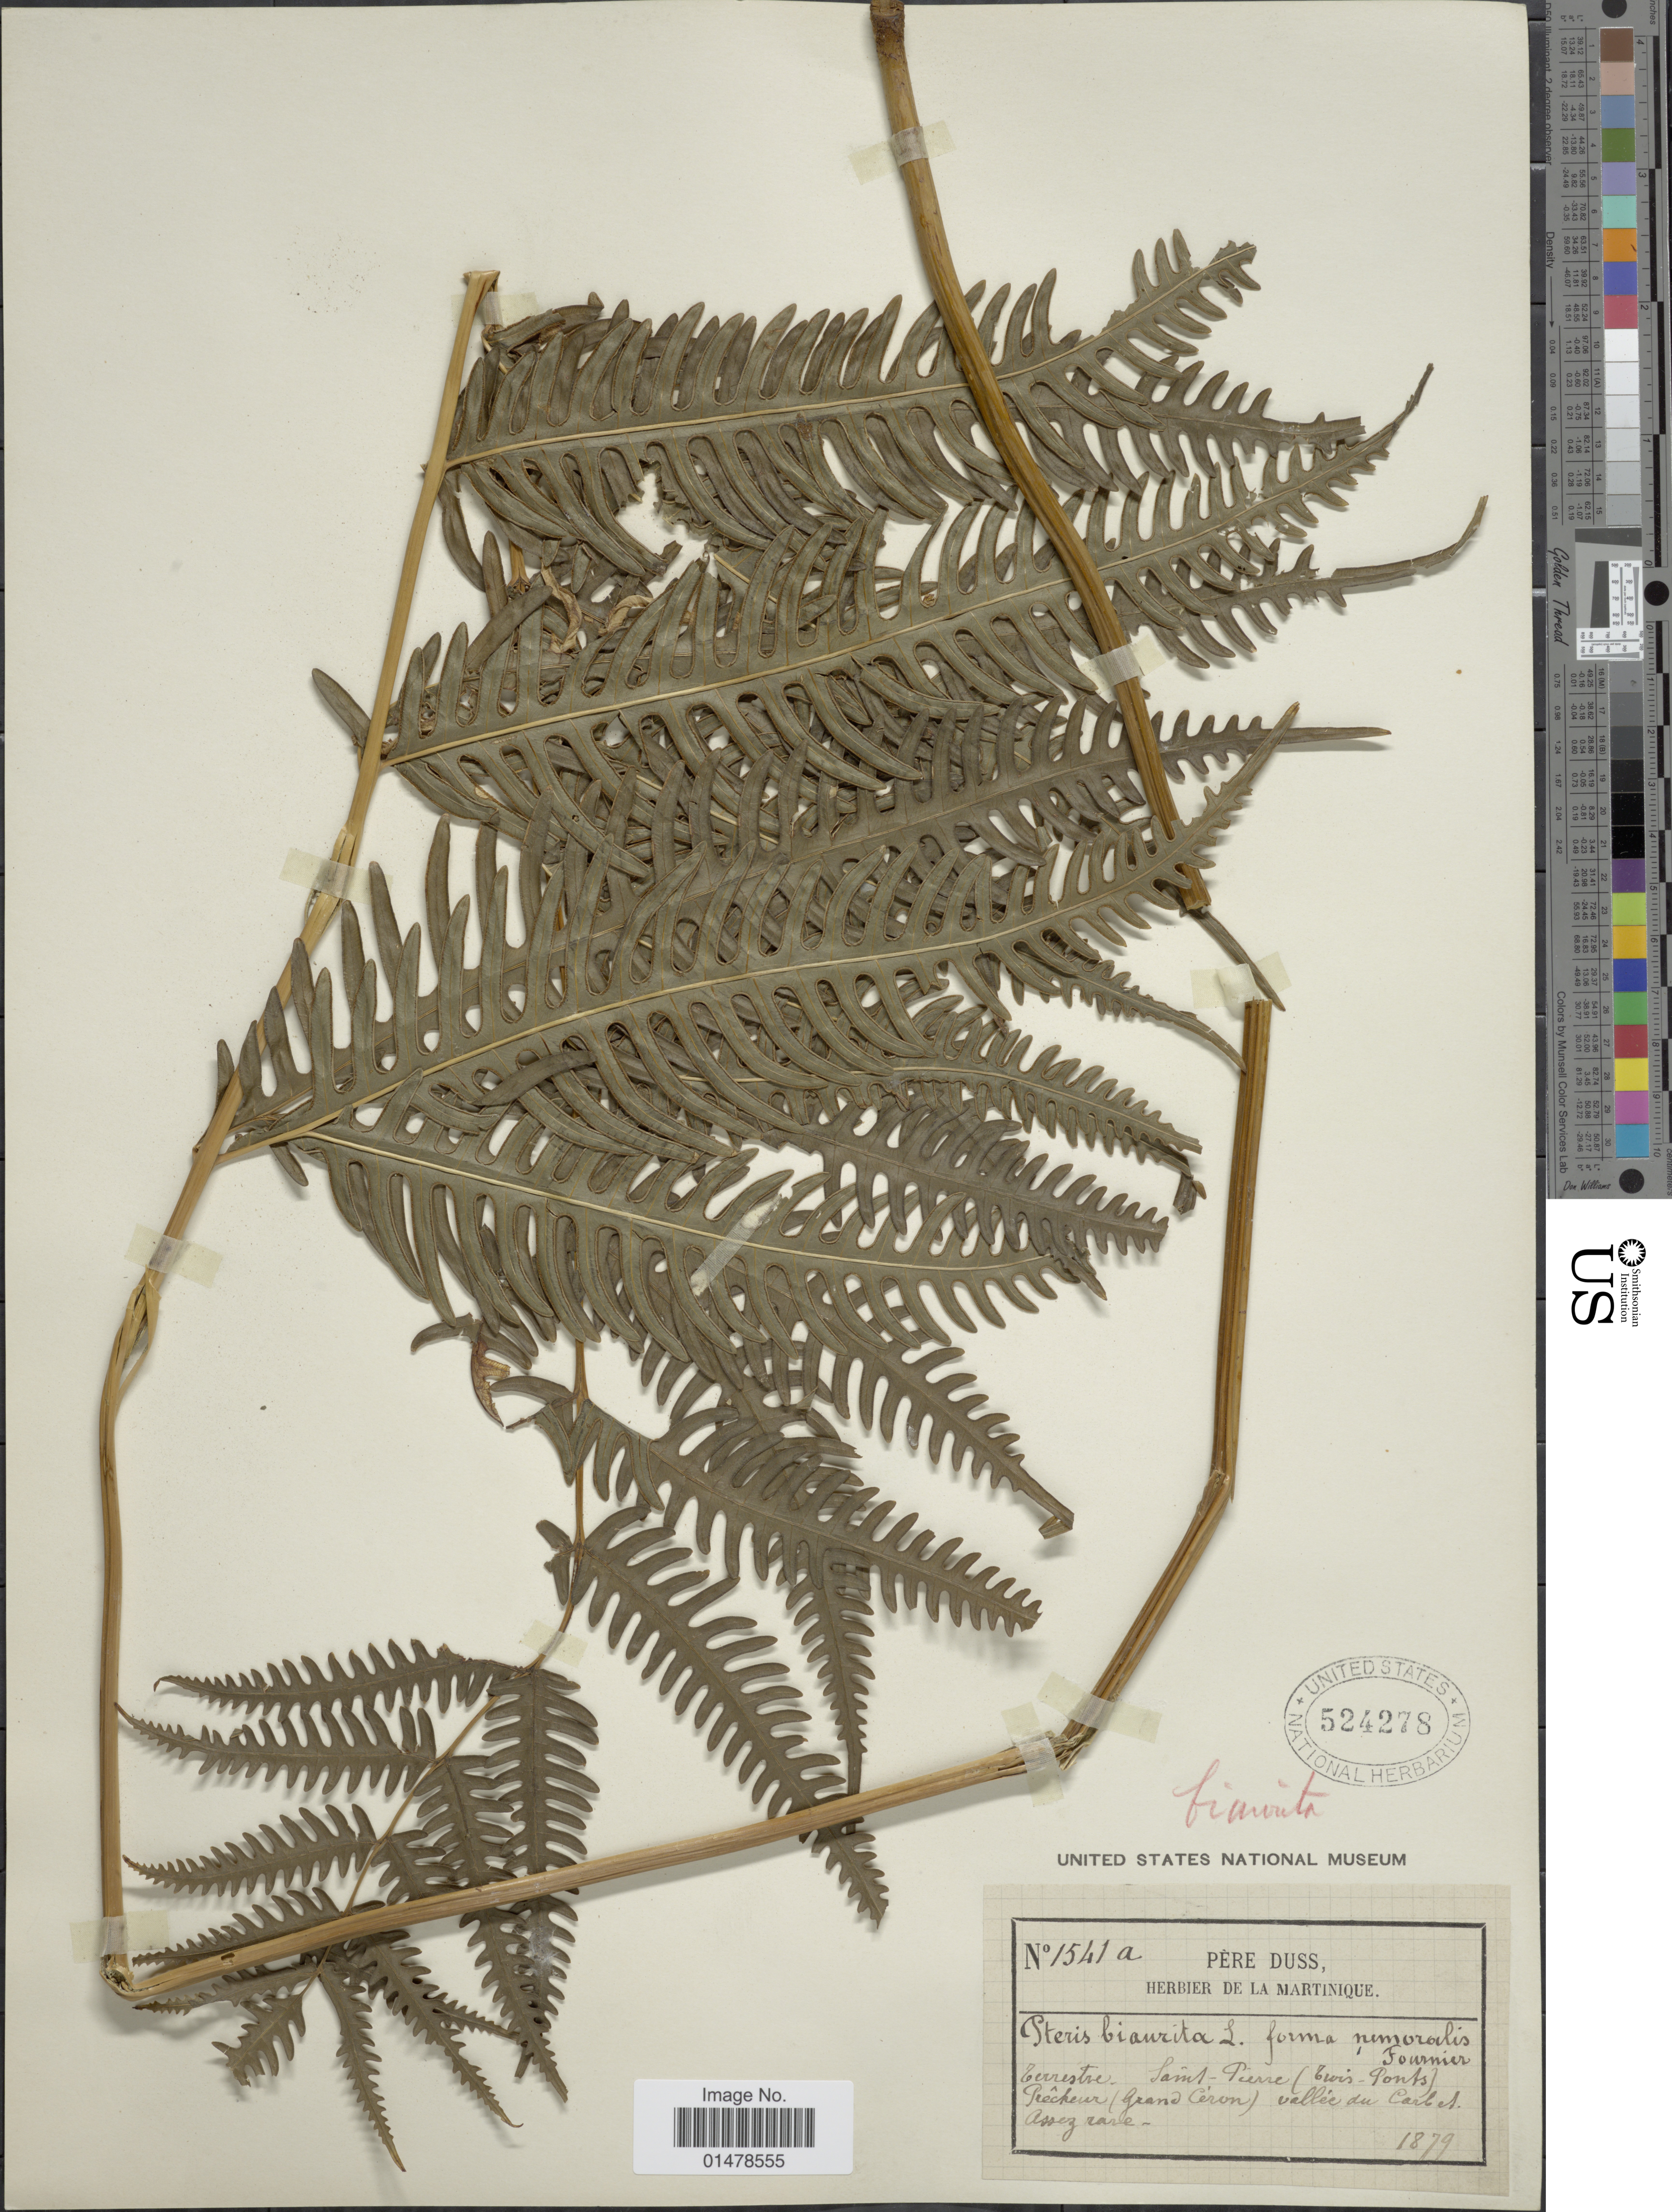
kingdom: Plantae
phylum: Tracheophyta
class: Polypodiopsida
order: Polypodiales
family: Pteridaceae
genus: Pteris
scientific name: Pteris biaurita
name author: L.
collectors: Père Duss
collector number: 1541a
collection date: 1879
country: Martinique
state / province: Saint Pierre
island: Martinique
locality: Saint-Pierre (Trois-Ponts) Prêcheur (Grand Ceron) vallée du Carbet. Assez rare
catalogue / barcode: US 524278